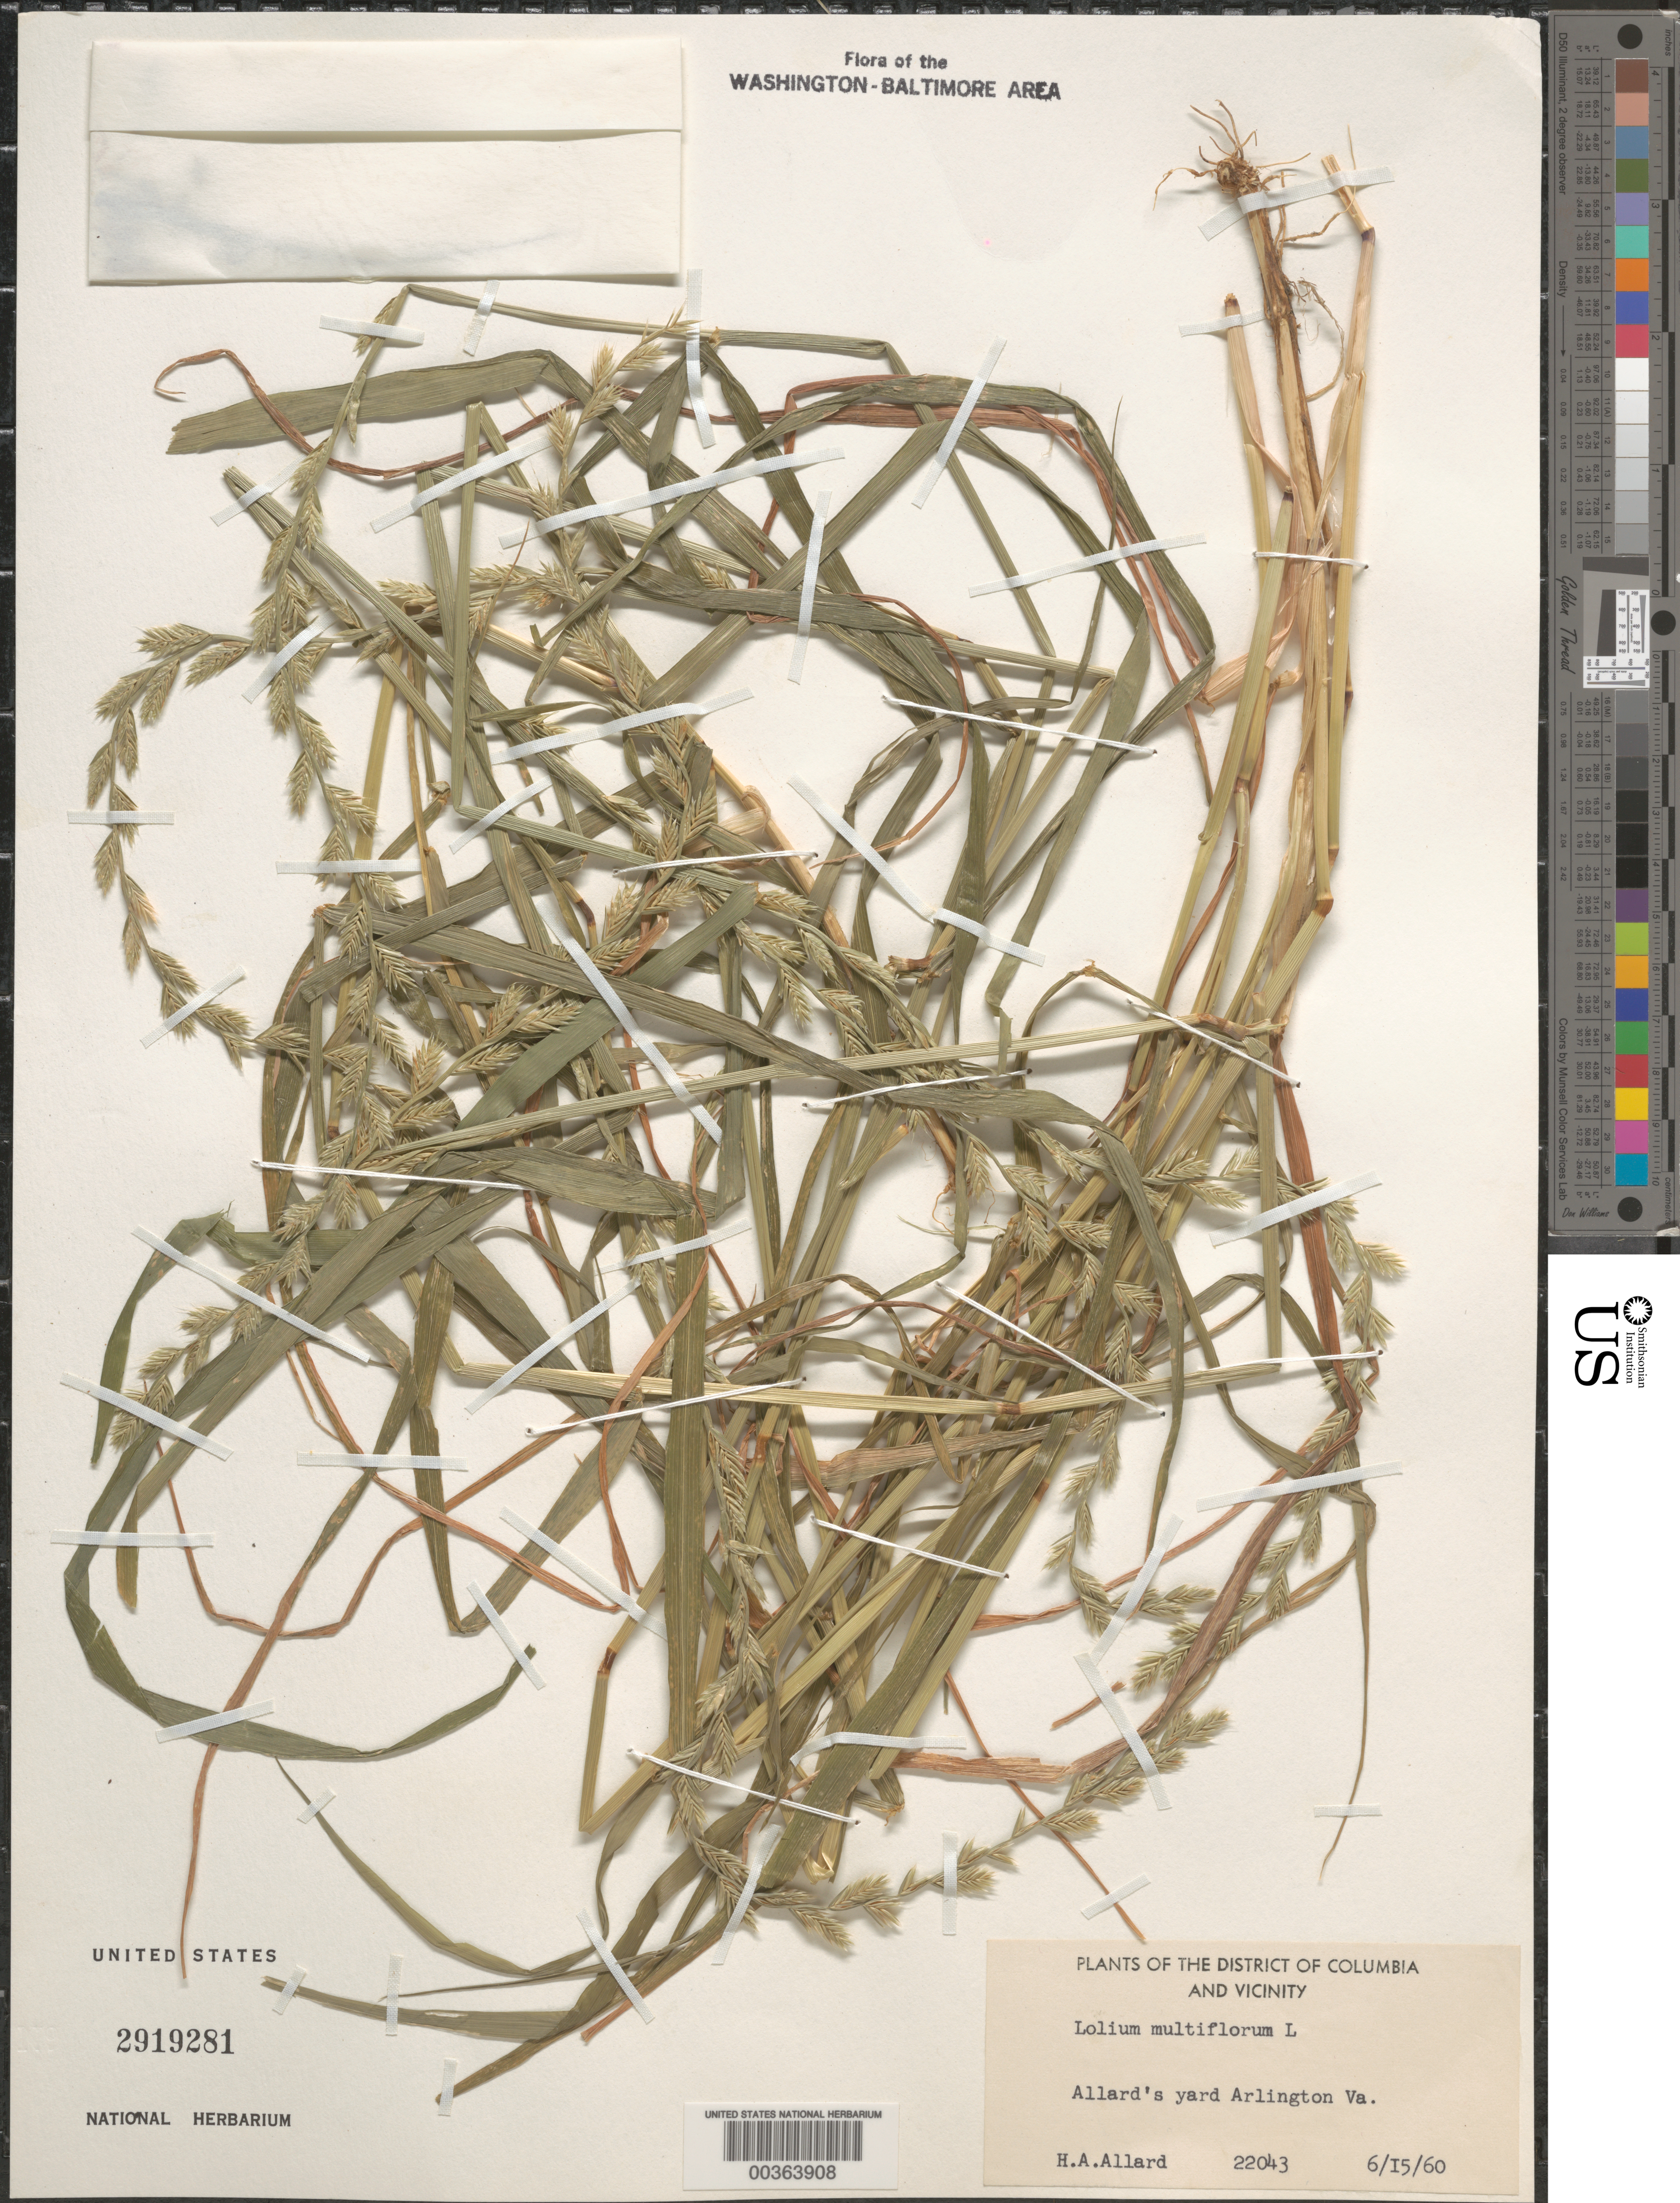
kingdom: Plantae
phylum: Tracheophyta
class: Liliopsida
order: Poales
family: Poaceae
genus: Lolium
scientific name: Lolium perenne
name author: L.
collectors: H. A. Allard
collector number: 22043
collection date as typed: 15 Jun 1960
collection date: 1960-06-15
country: United States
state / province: Virginia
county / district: Arlington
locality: Allards Yard, Arlington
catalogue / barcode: US 2919281